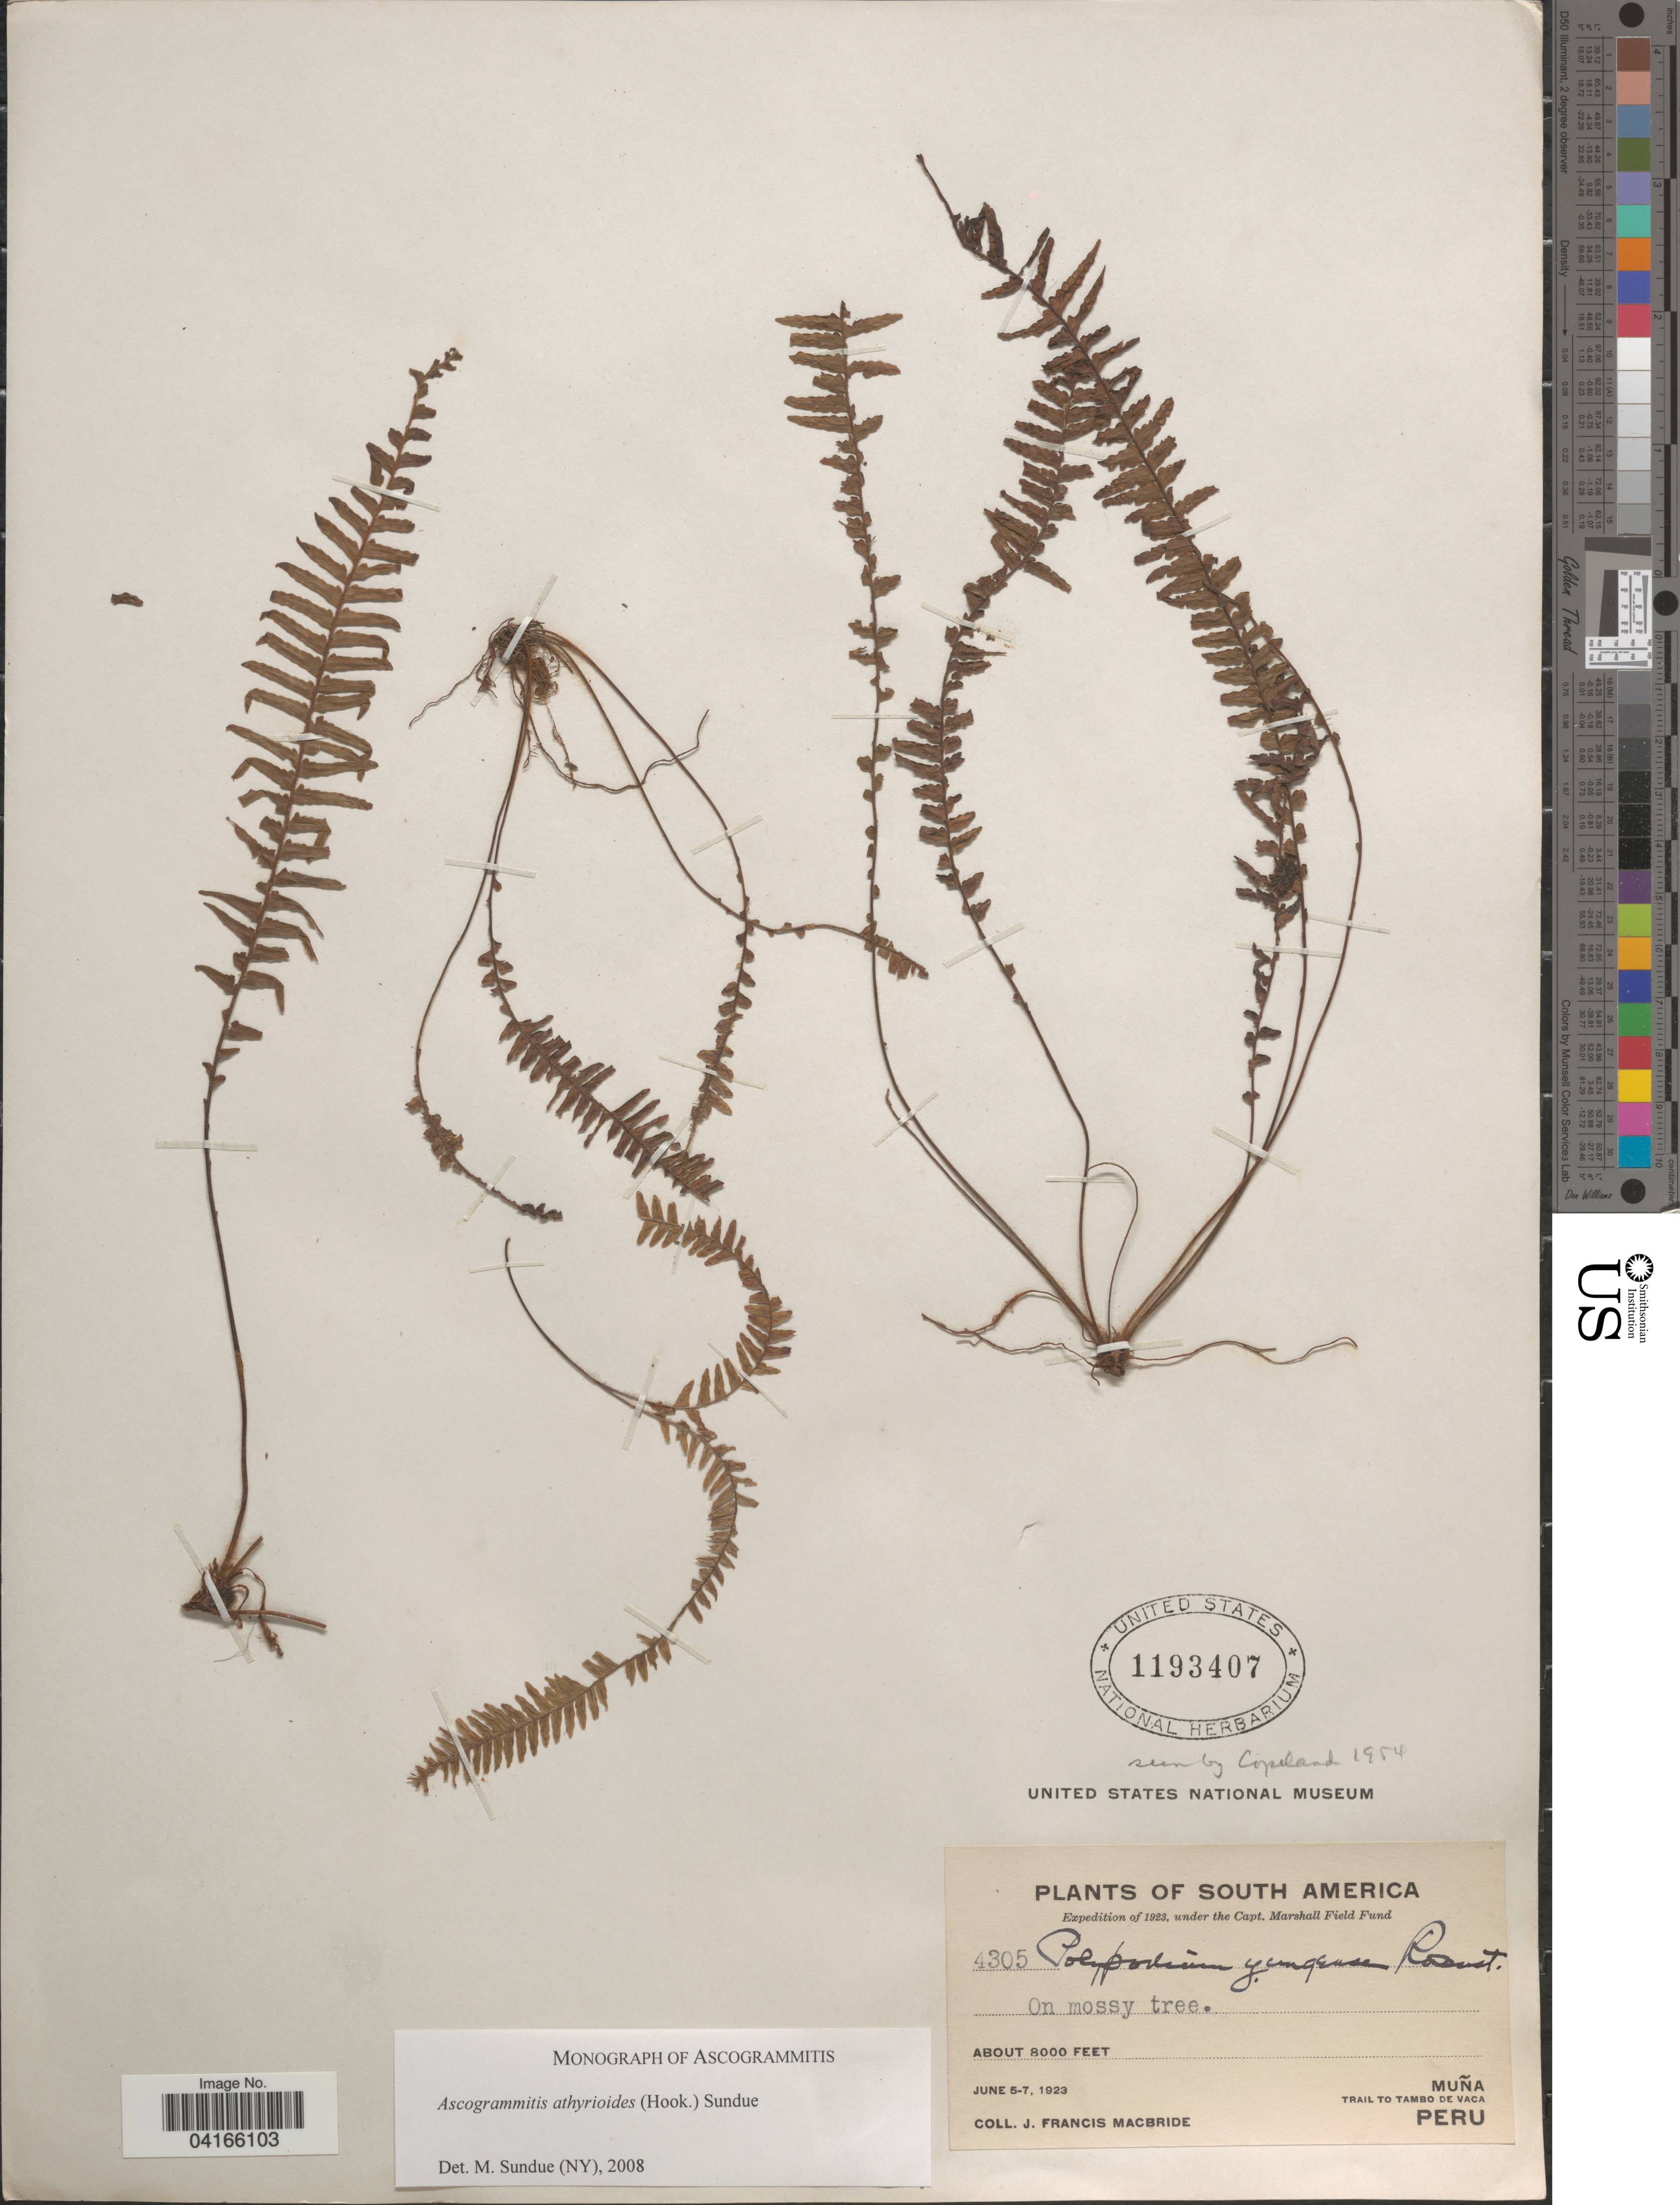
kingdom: Plantae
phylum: Tracheophyta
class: Polypodiopsida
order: Polypodiales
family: Polypodiaceae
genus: Ascogrammitis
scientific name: Ascogrammitis athyrioides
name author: (Hook.) Sundue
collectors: J. F. Macbride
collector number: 4305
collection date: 1923-06-05/1923-06-07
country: Peru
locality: Expedition of 1923. Muña. Trail to Tambo de Vaca.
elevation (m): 2438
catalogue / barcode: US 1193407